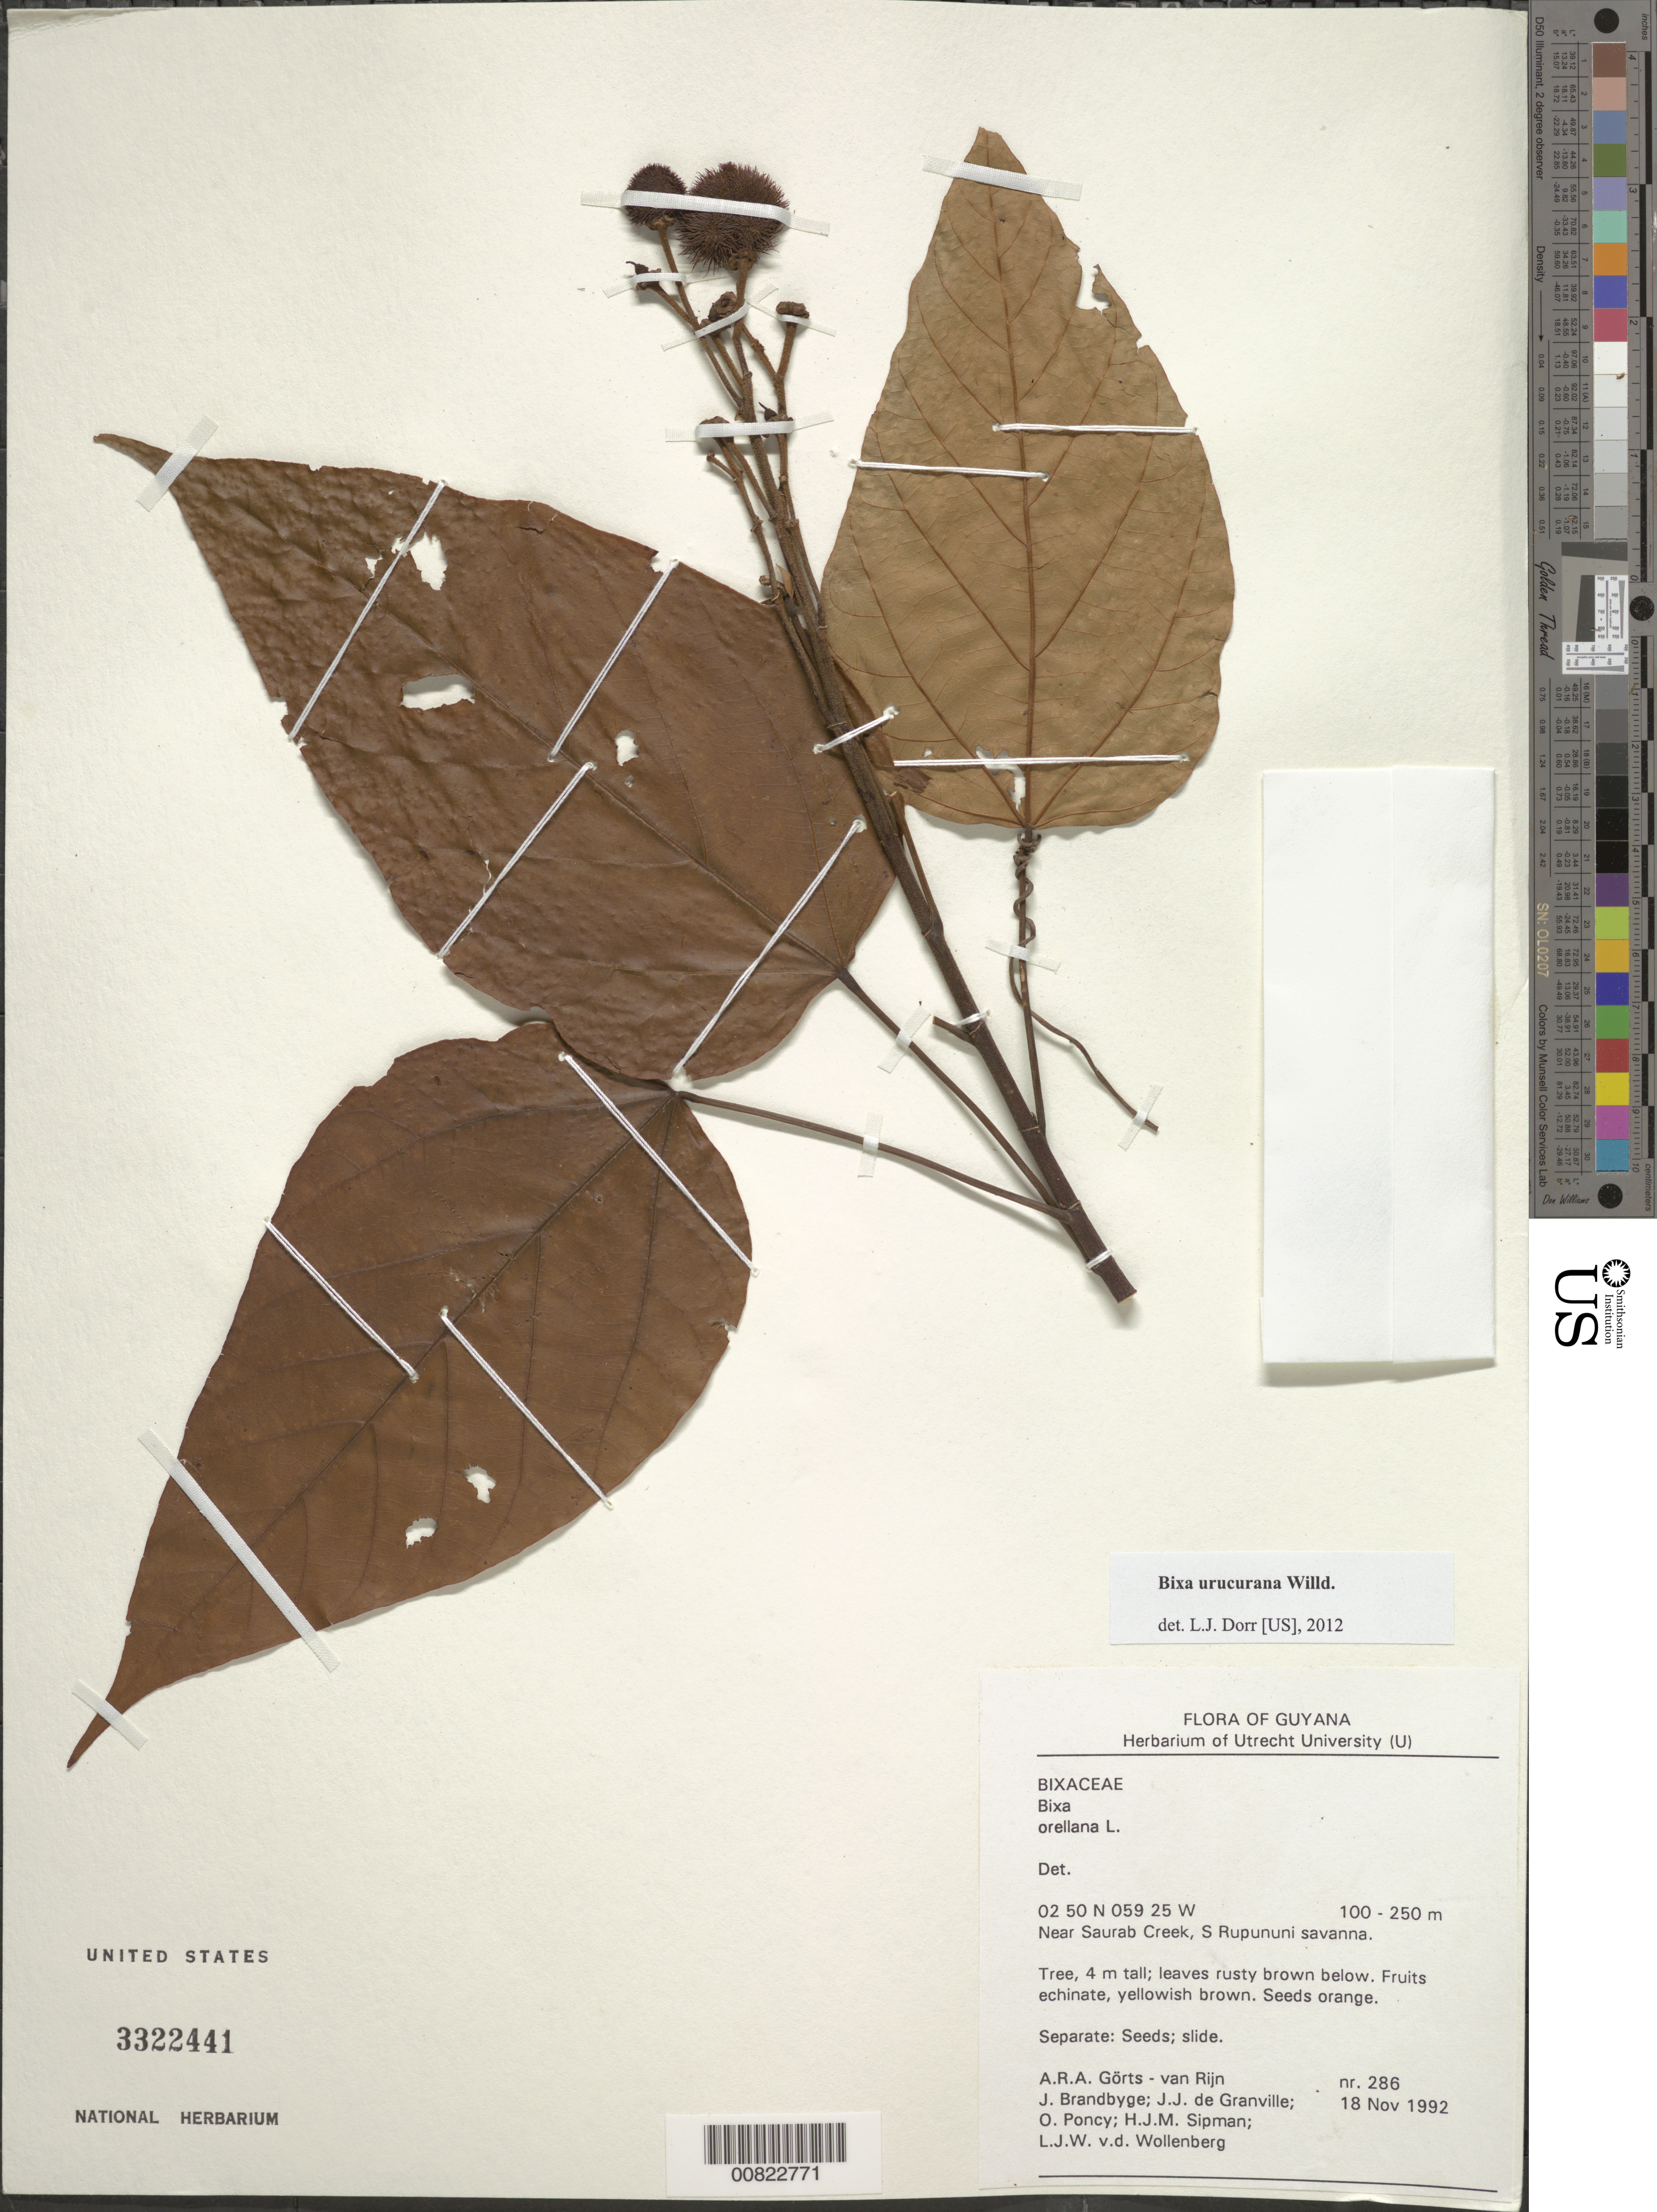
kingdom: Plantae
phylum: Tracheophyta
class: Magnoliopsida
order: Malvales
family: Bixaceae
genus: Bixa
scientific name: Bixa orellana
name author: L.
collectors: A. .R. A. Görts-van Rijn, J. Brandbyge, J.-J. de Granville, O. Poncy, H. J. M. Sipman & L. van der Wollenberg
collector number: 286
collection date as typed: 18-Nov-92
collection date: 1992-11-18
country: Guyana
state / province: U. Takutu-U. Essequibo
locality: Saurab Creek, S. Rupununi Savanna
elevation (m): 100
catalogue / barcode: US 3322441